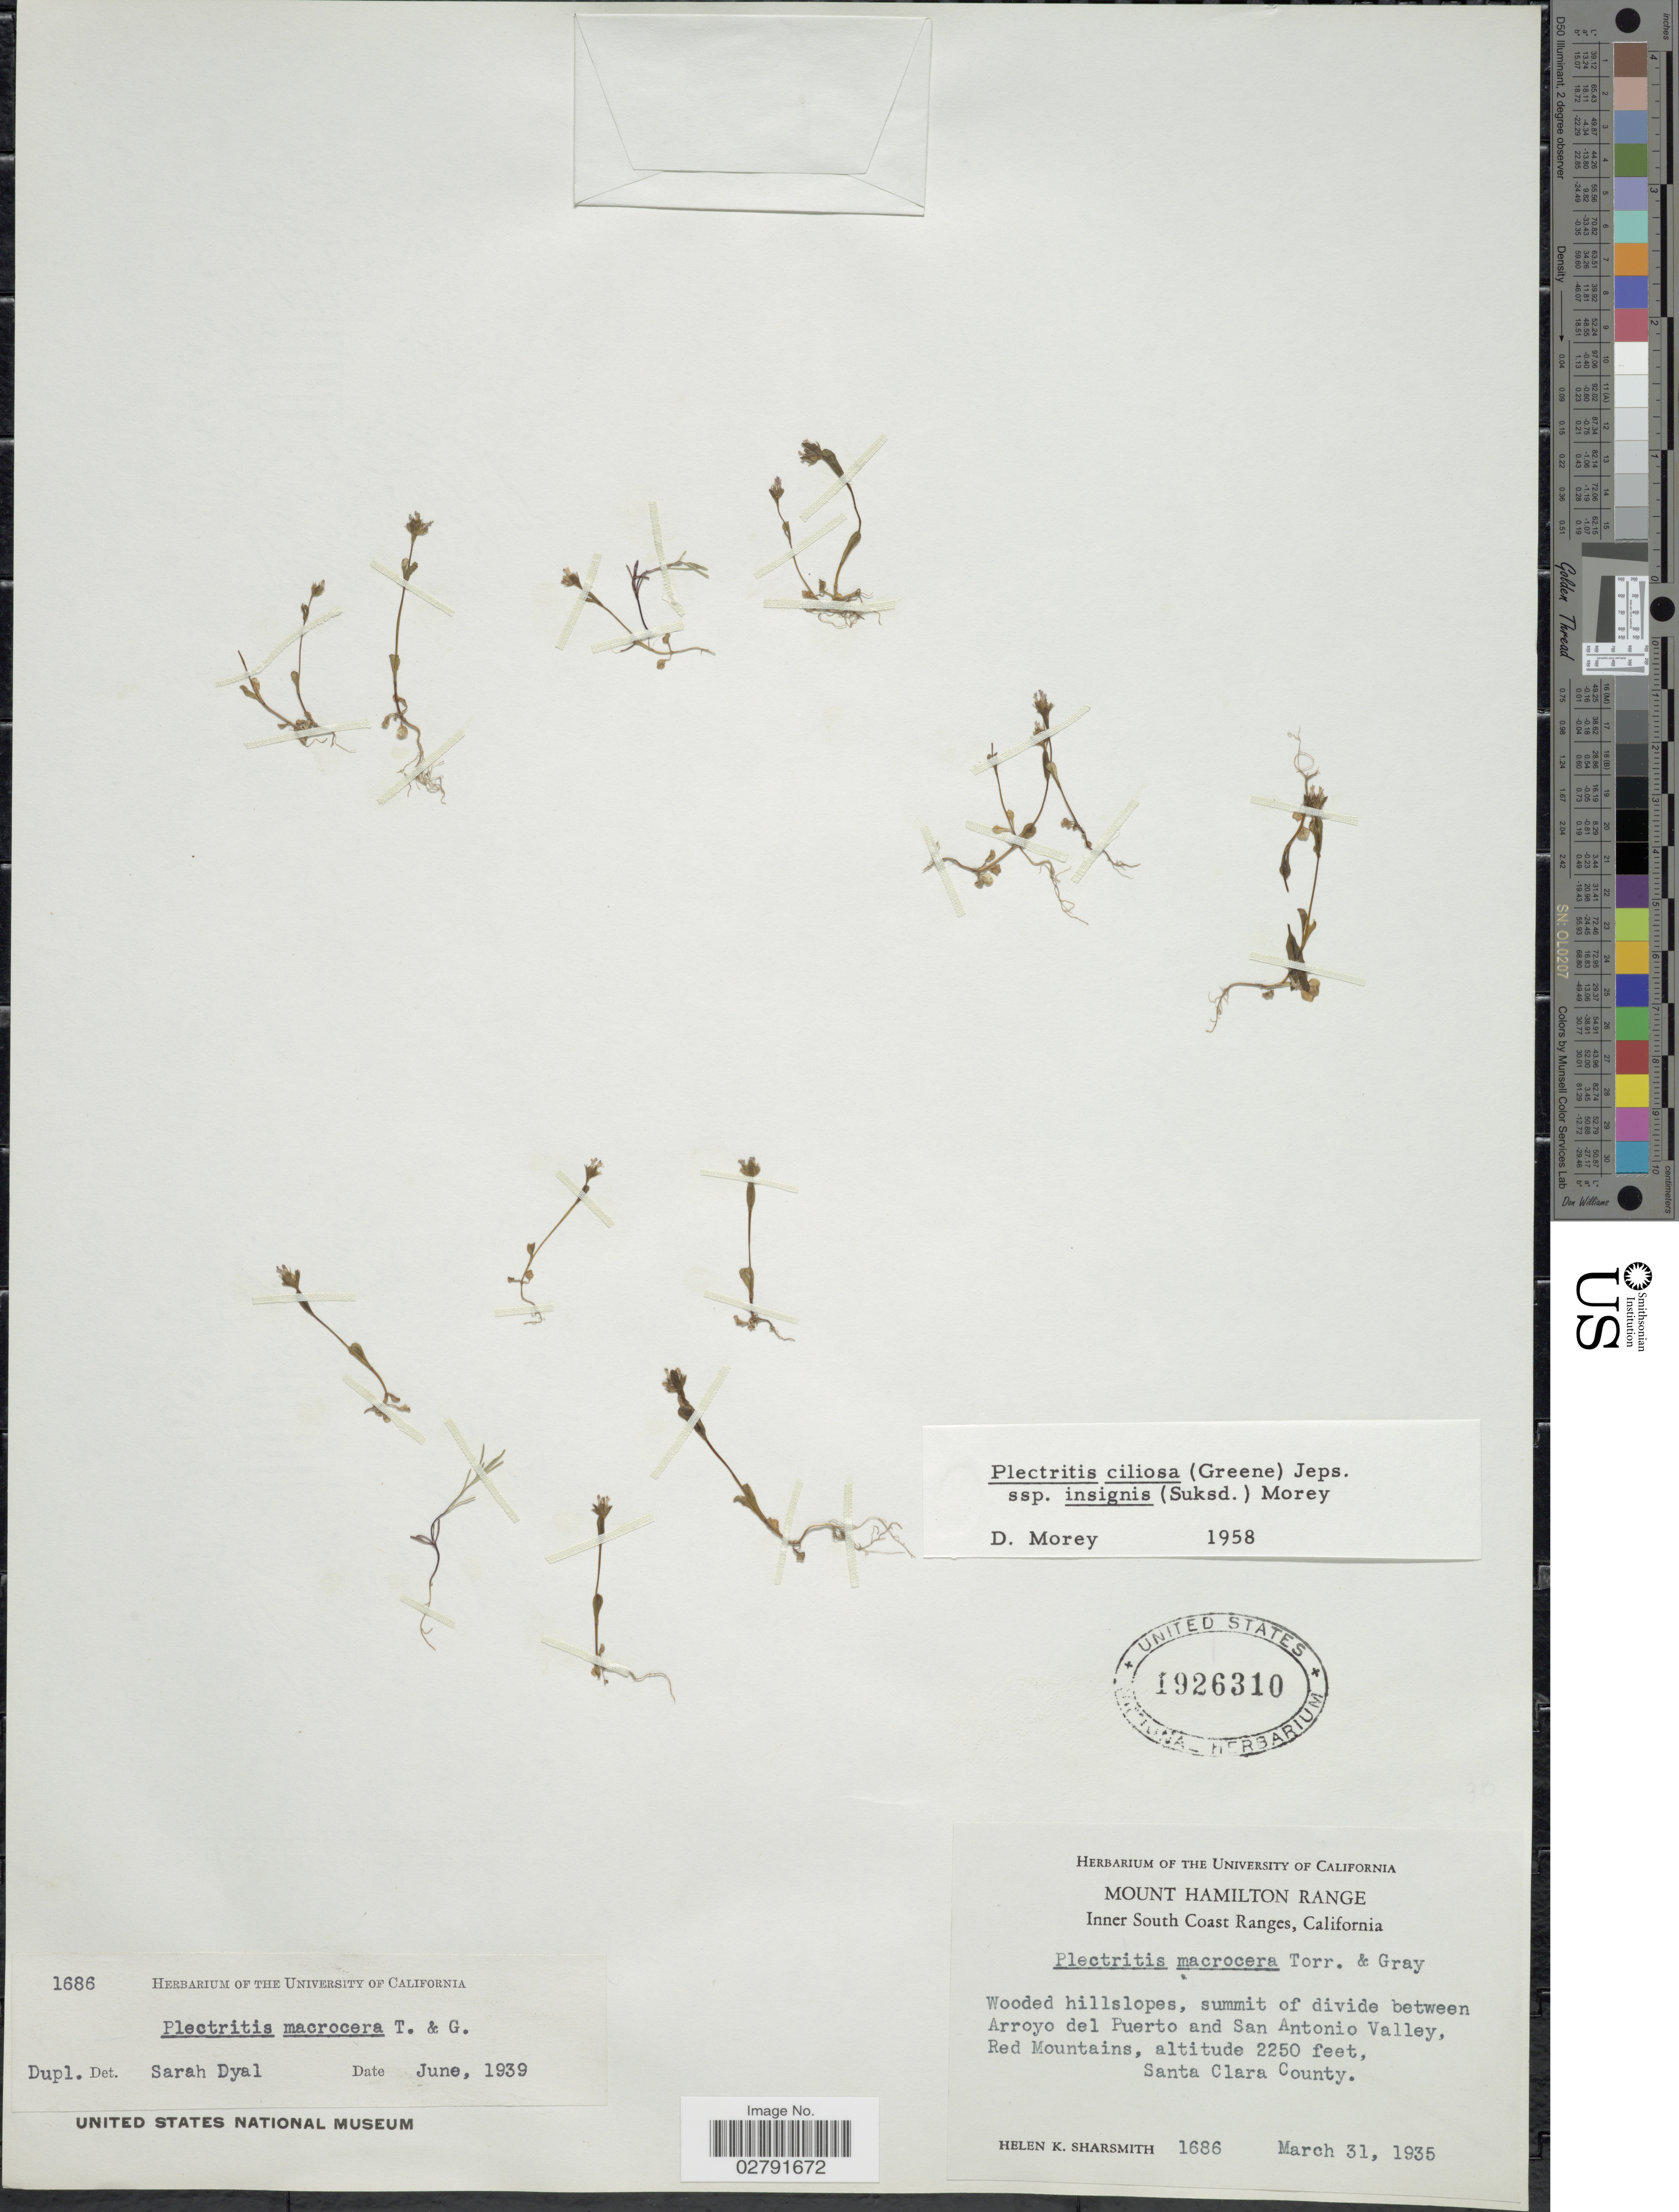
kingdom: Plantae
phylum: Tracheophyta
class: Magnoliopsida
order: Dipsacales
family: Caprifoliaceae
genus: Plectritis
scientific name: Plectritis ciliosa subsp. insignis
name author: (Suksd.) Morey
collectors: H. Sharsmith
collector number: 1686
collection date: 1935-03-31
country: United States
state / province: California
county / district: Santa Clara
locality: Mount Hamilton Range. Inner South Coast Ranges. Summit of divide between Arroyo del Puerto and San Antonio Valley. Red Mountains. Santa Clara County.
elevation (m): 686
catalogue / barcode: US 1926310